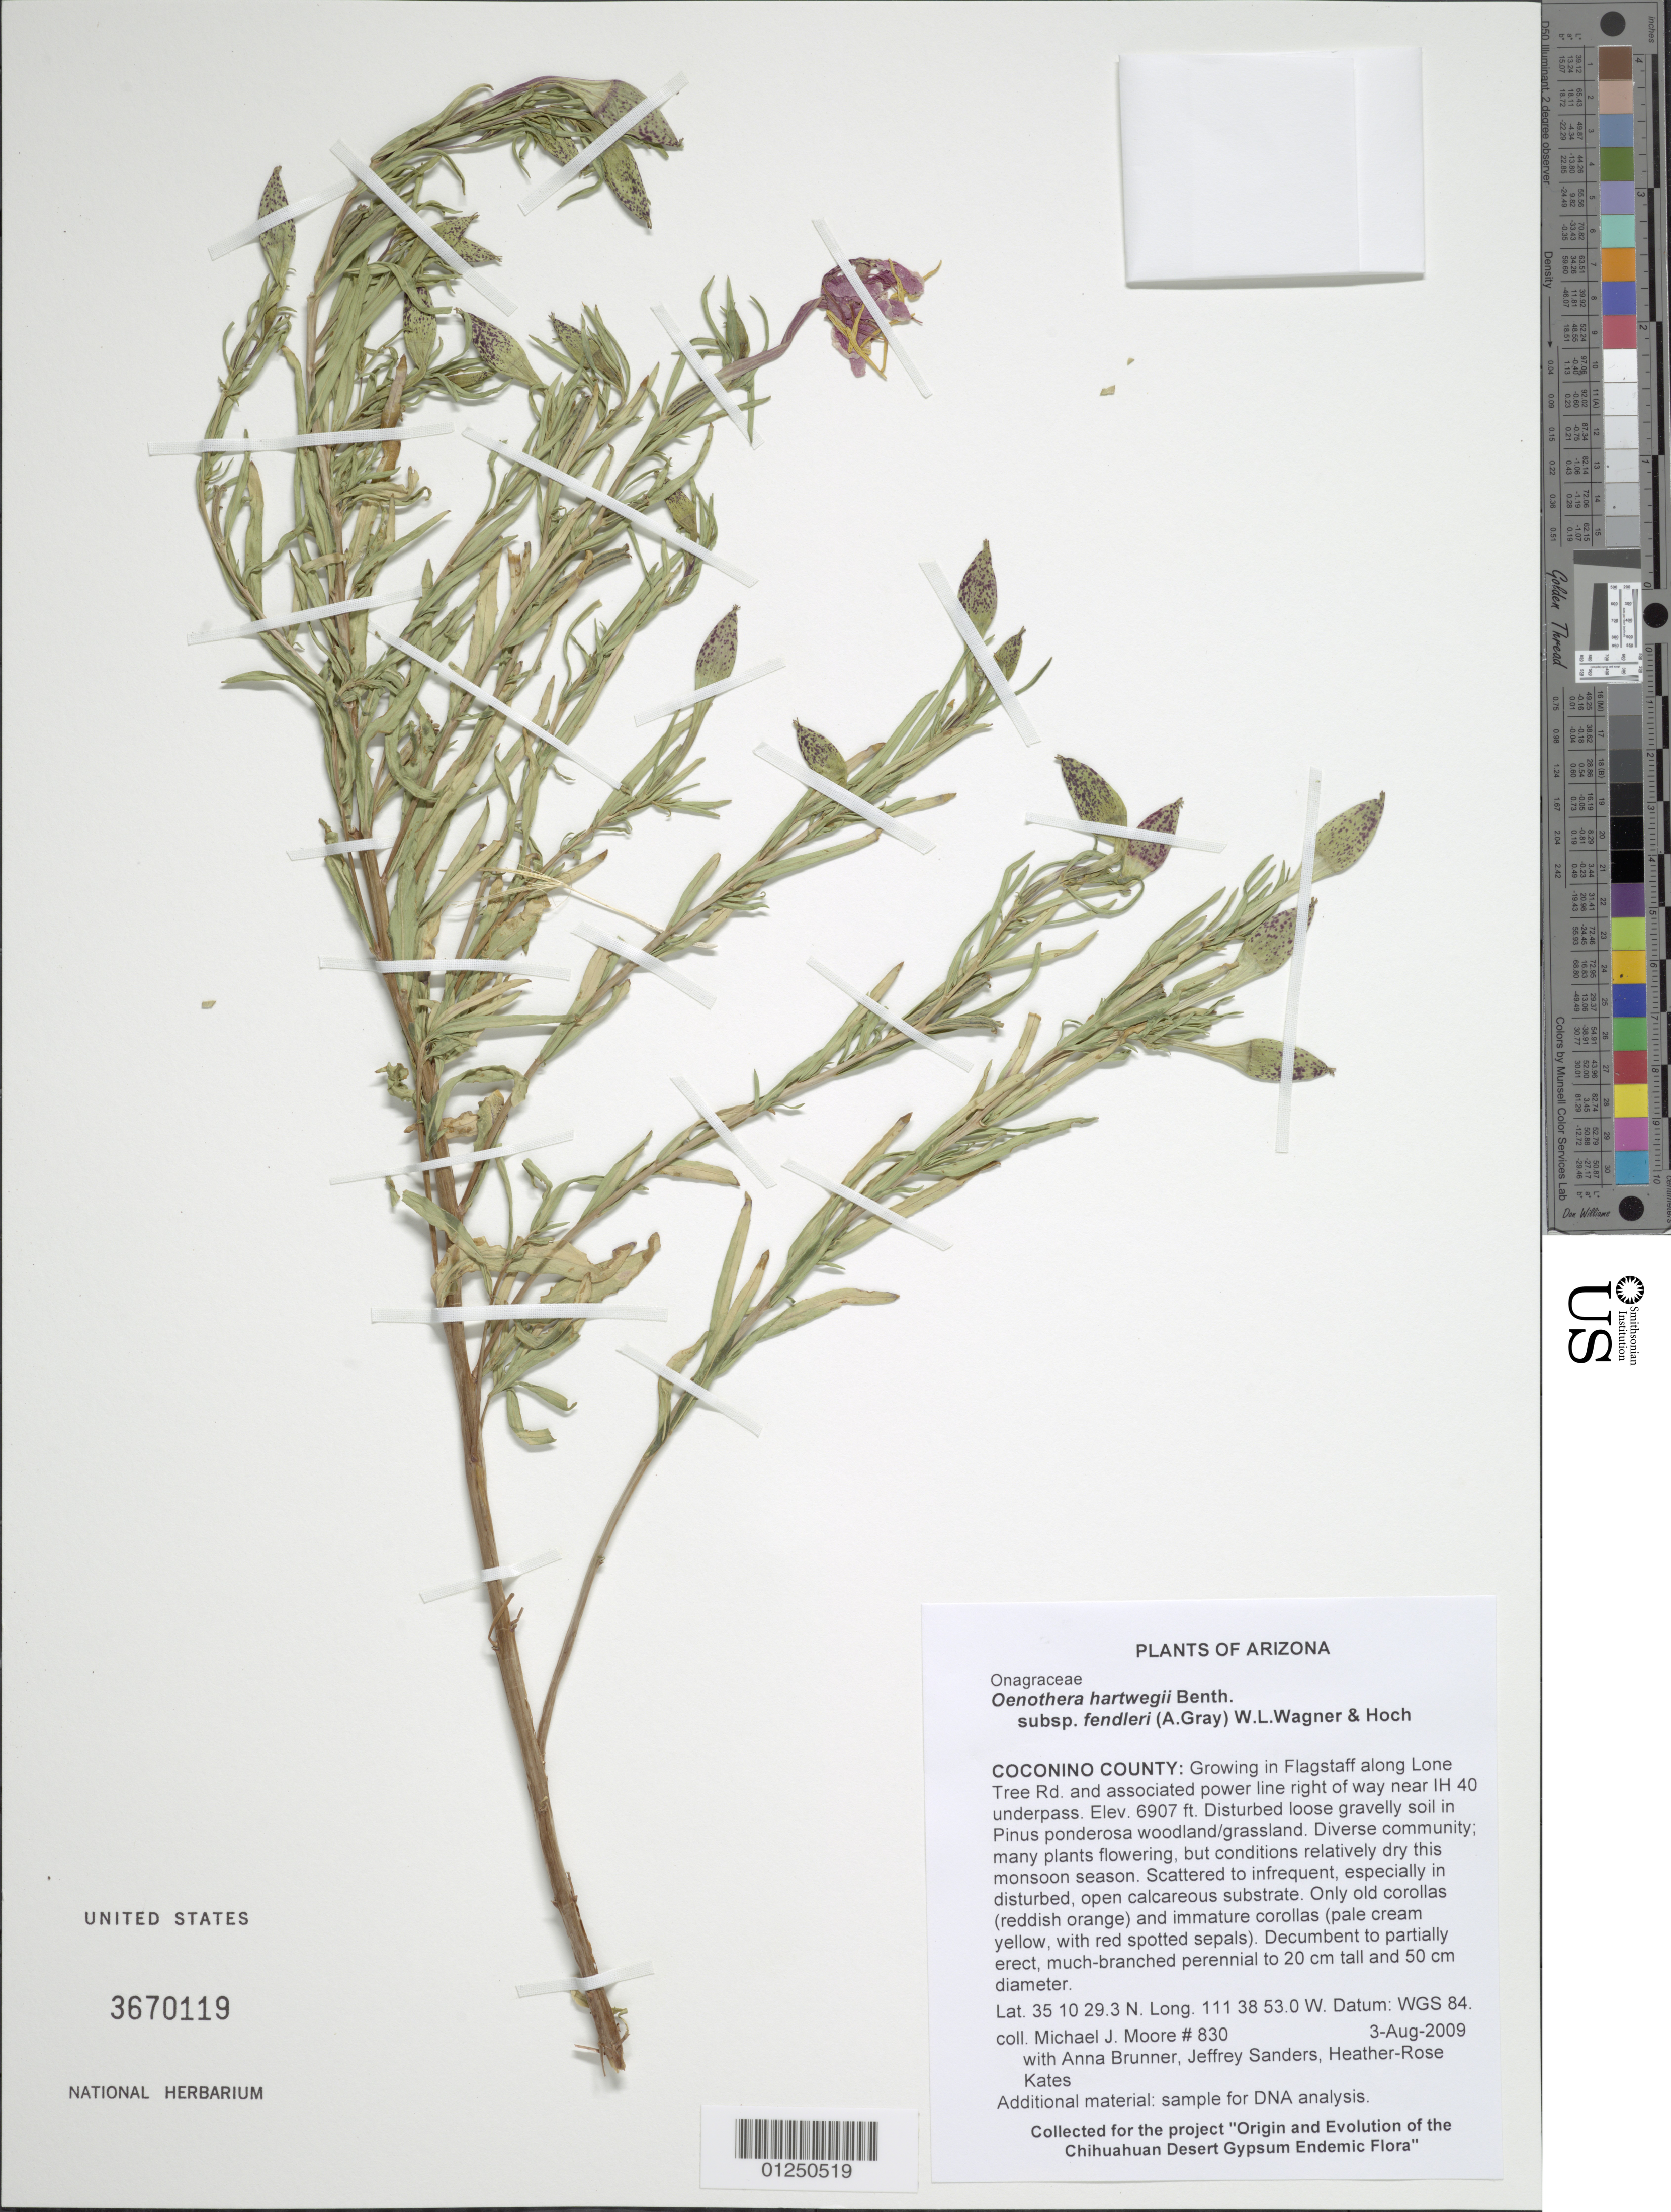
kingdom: Plantae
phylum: Tracheophyta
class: Magnoliopsida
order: Myrtales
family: Onagraceae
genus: Oenothera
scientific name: Oenothera hartwegii subsp. fendleri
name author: (A. Gray) W.L. Wagner & Hoch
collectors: M. J. Moore, A. Brunner, J. Sanders & H.-R. Kates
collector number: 830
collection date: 2005-08-02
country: United States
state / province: Arizona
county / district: Coconino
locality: Growing in Flagstaff along Lone Tree Rd. and associated power line right of way near IH 40 underpass.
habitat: Disturbed loose gravelly soil in Pinus ponderosa woodland/grassland. Diverse community; many plants flowering, but conditions relatively dry this monsoon season.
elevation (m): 2105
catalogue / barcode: US 3670119